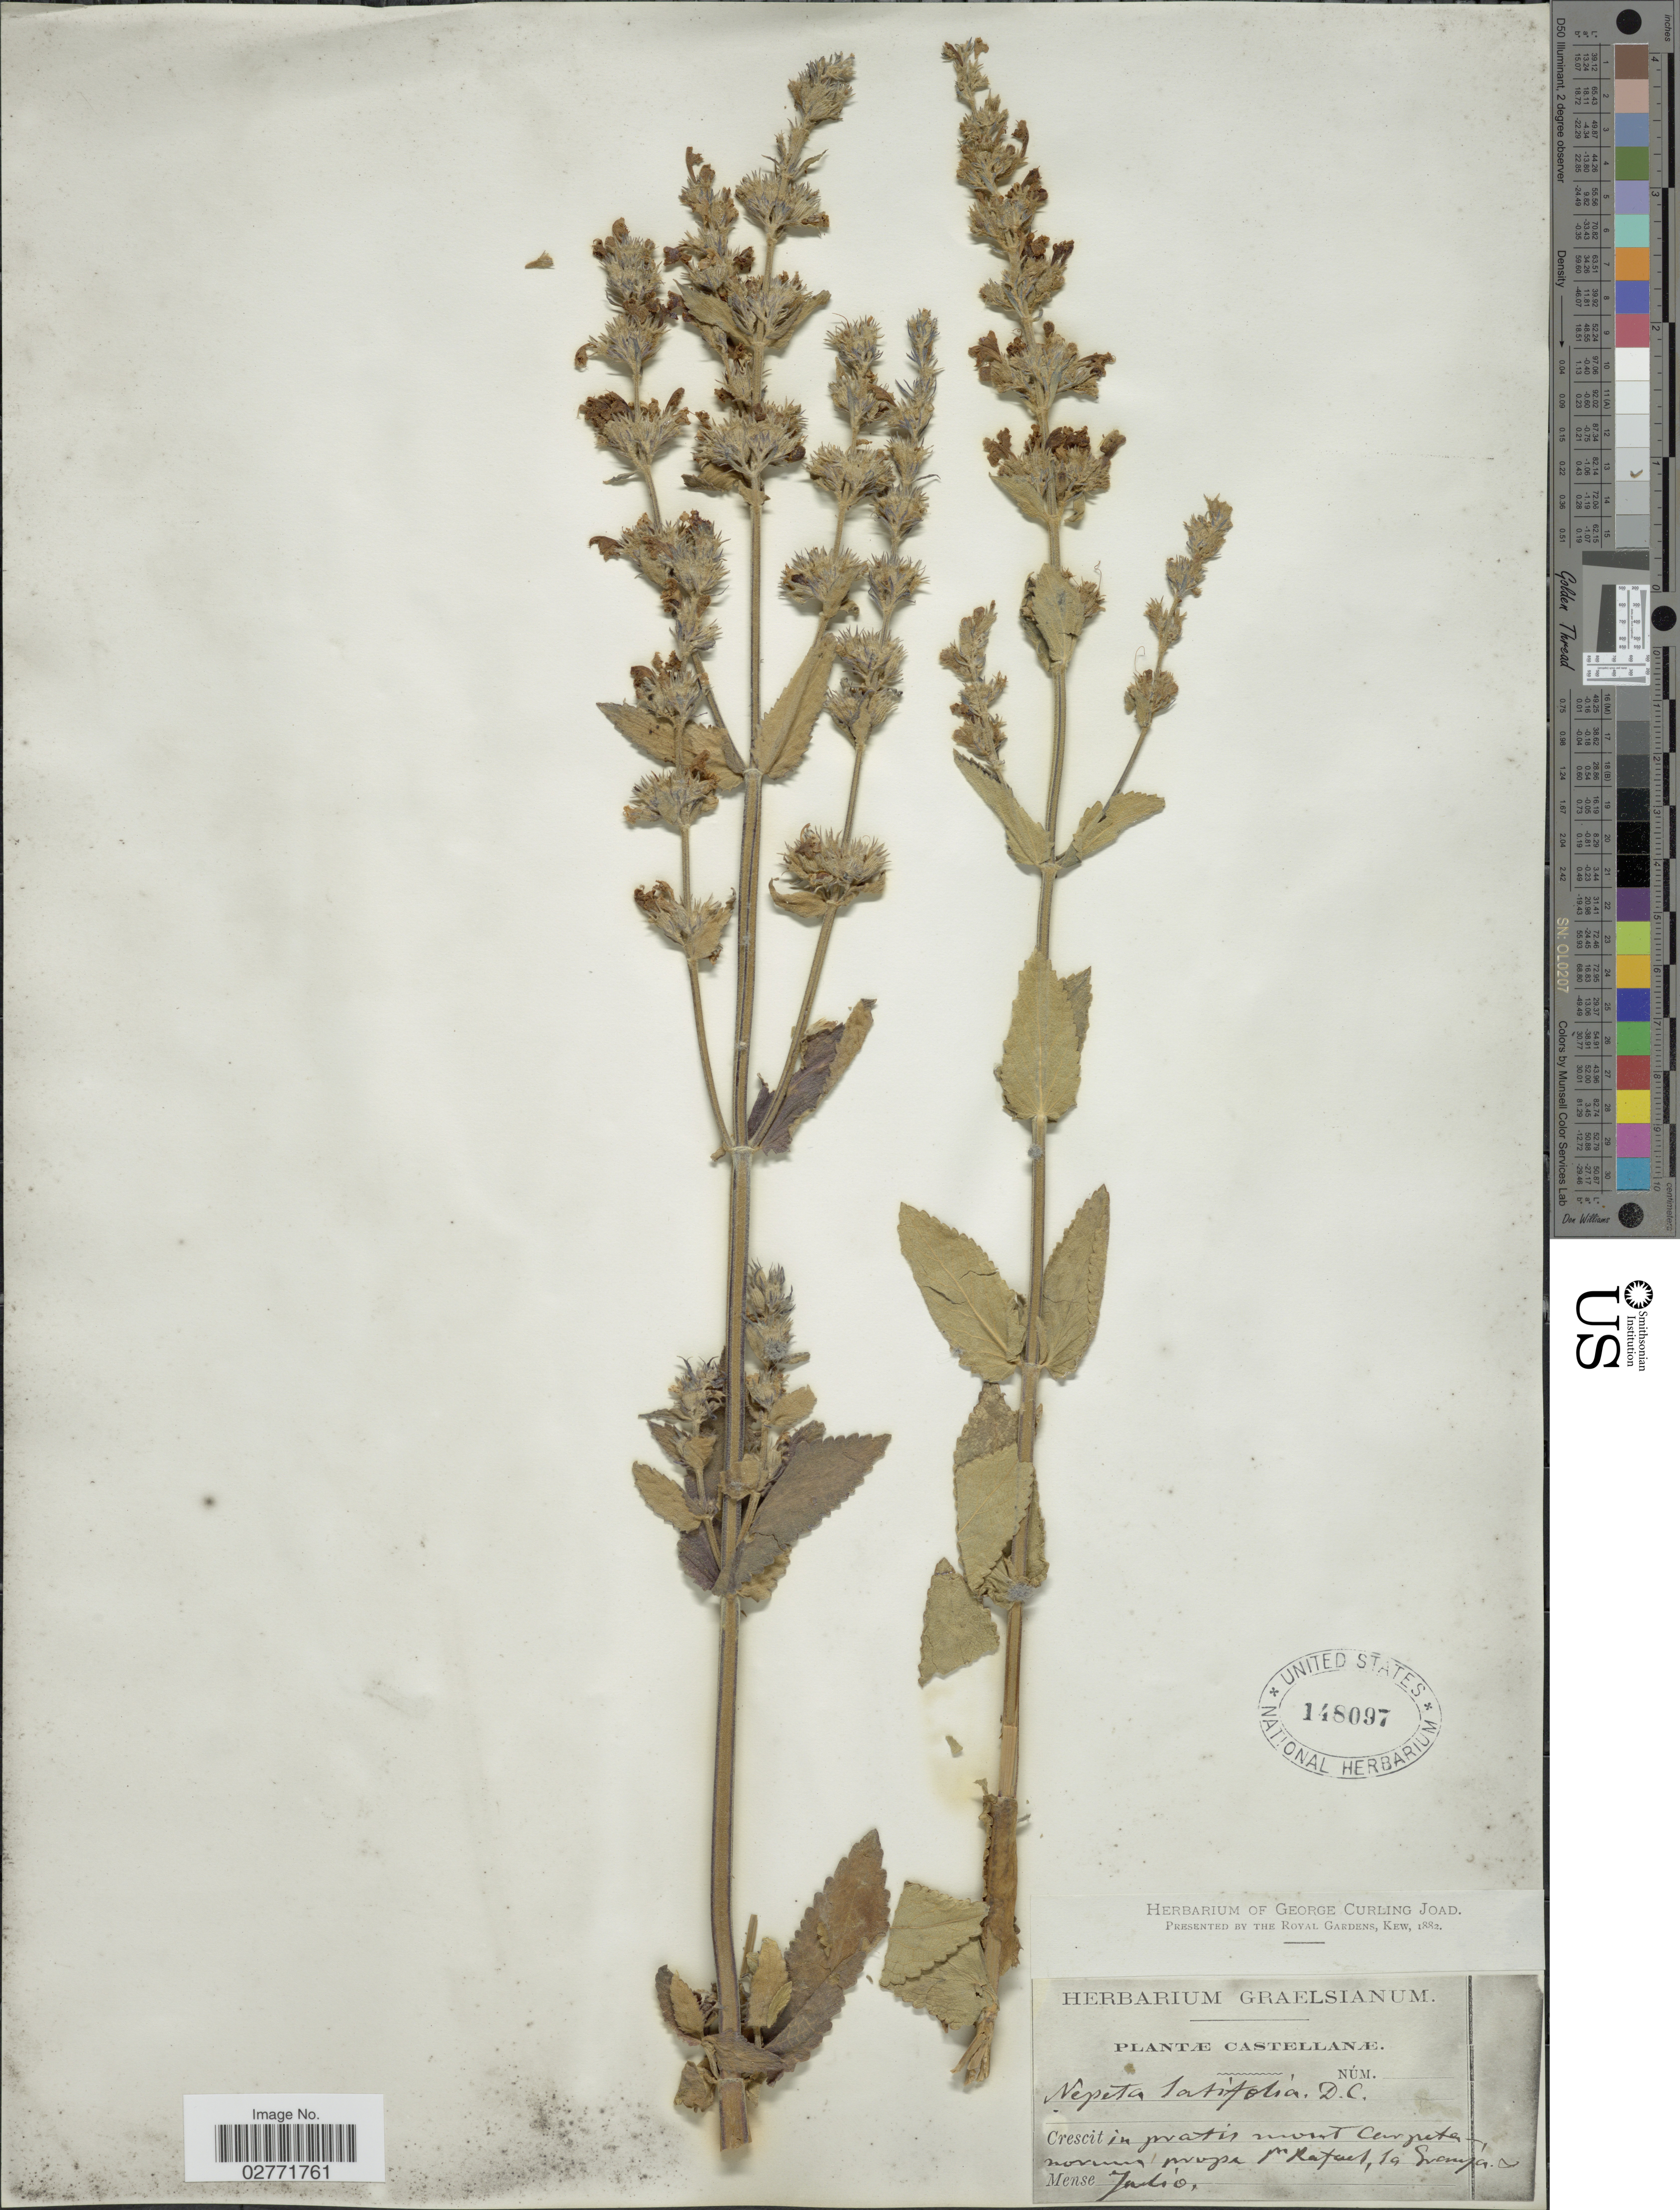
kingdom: Plantae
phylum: Tracheophyta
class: Magnoliopsida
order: Lamiales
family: Lamiaceae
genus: Nepeta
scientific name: Nepeta latifolia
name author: DC.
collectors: ex Herb. Graelsianum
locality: Castellanæ. In pratis mont Carpeta, noruma[interpreted] prope [illegible text] Rafael, la Grampa[interpreted]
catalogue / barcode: US 148097